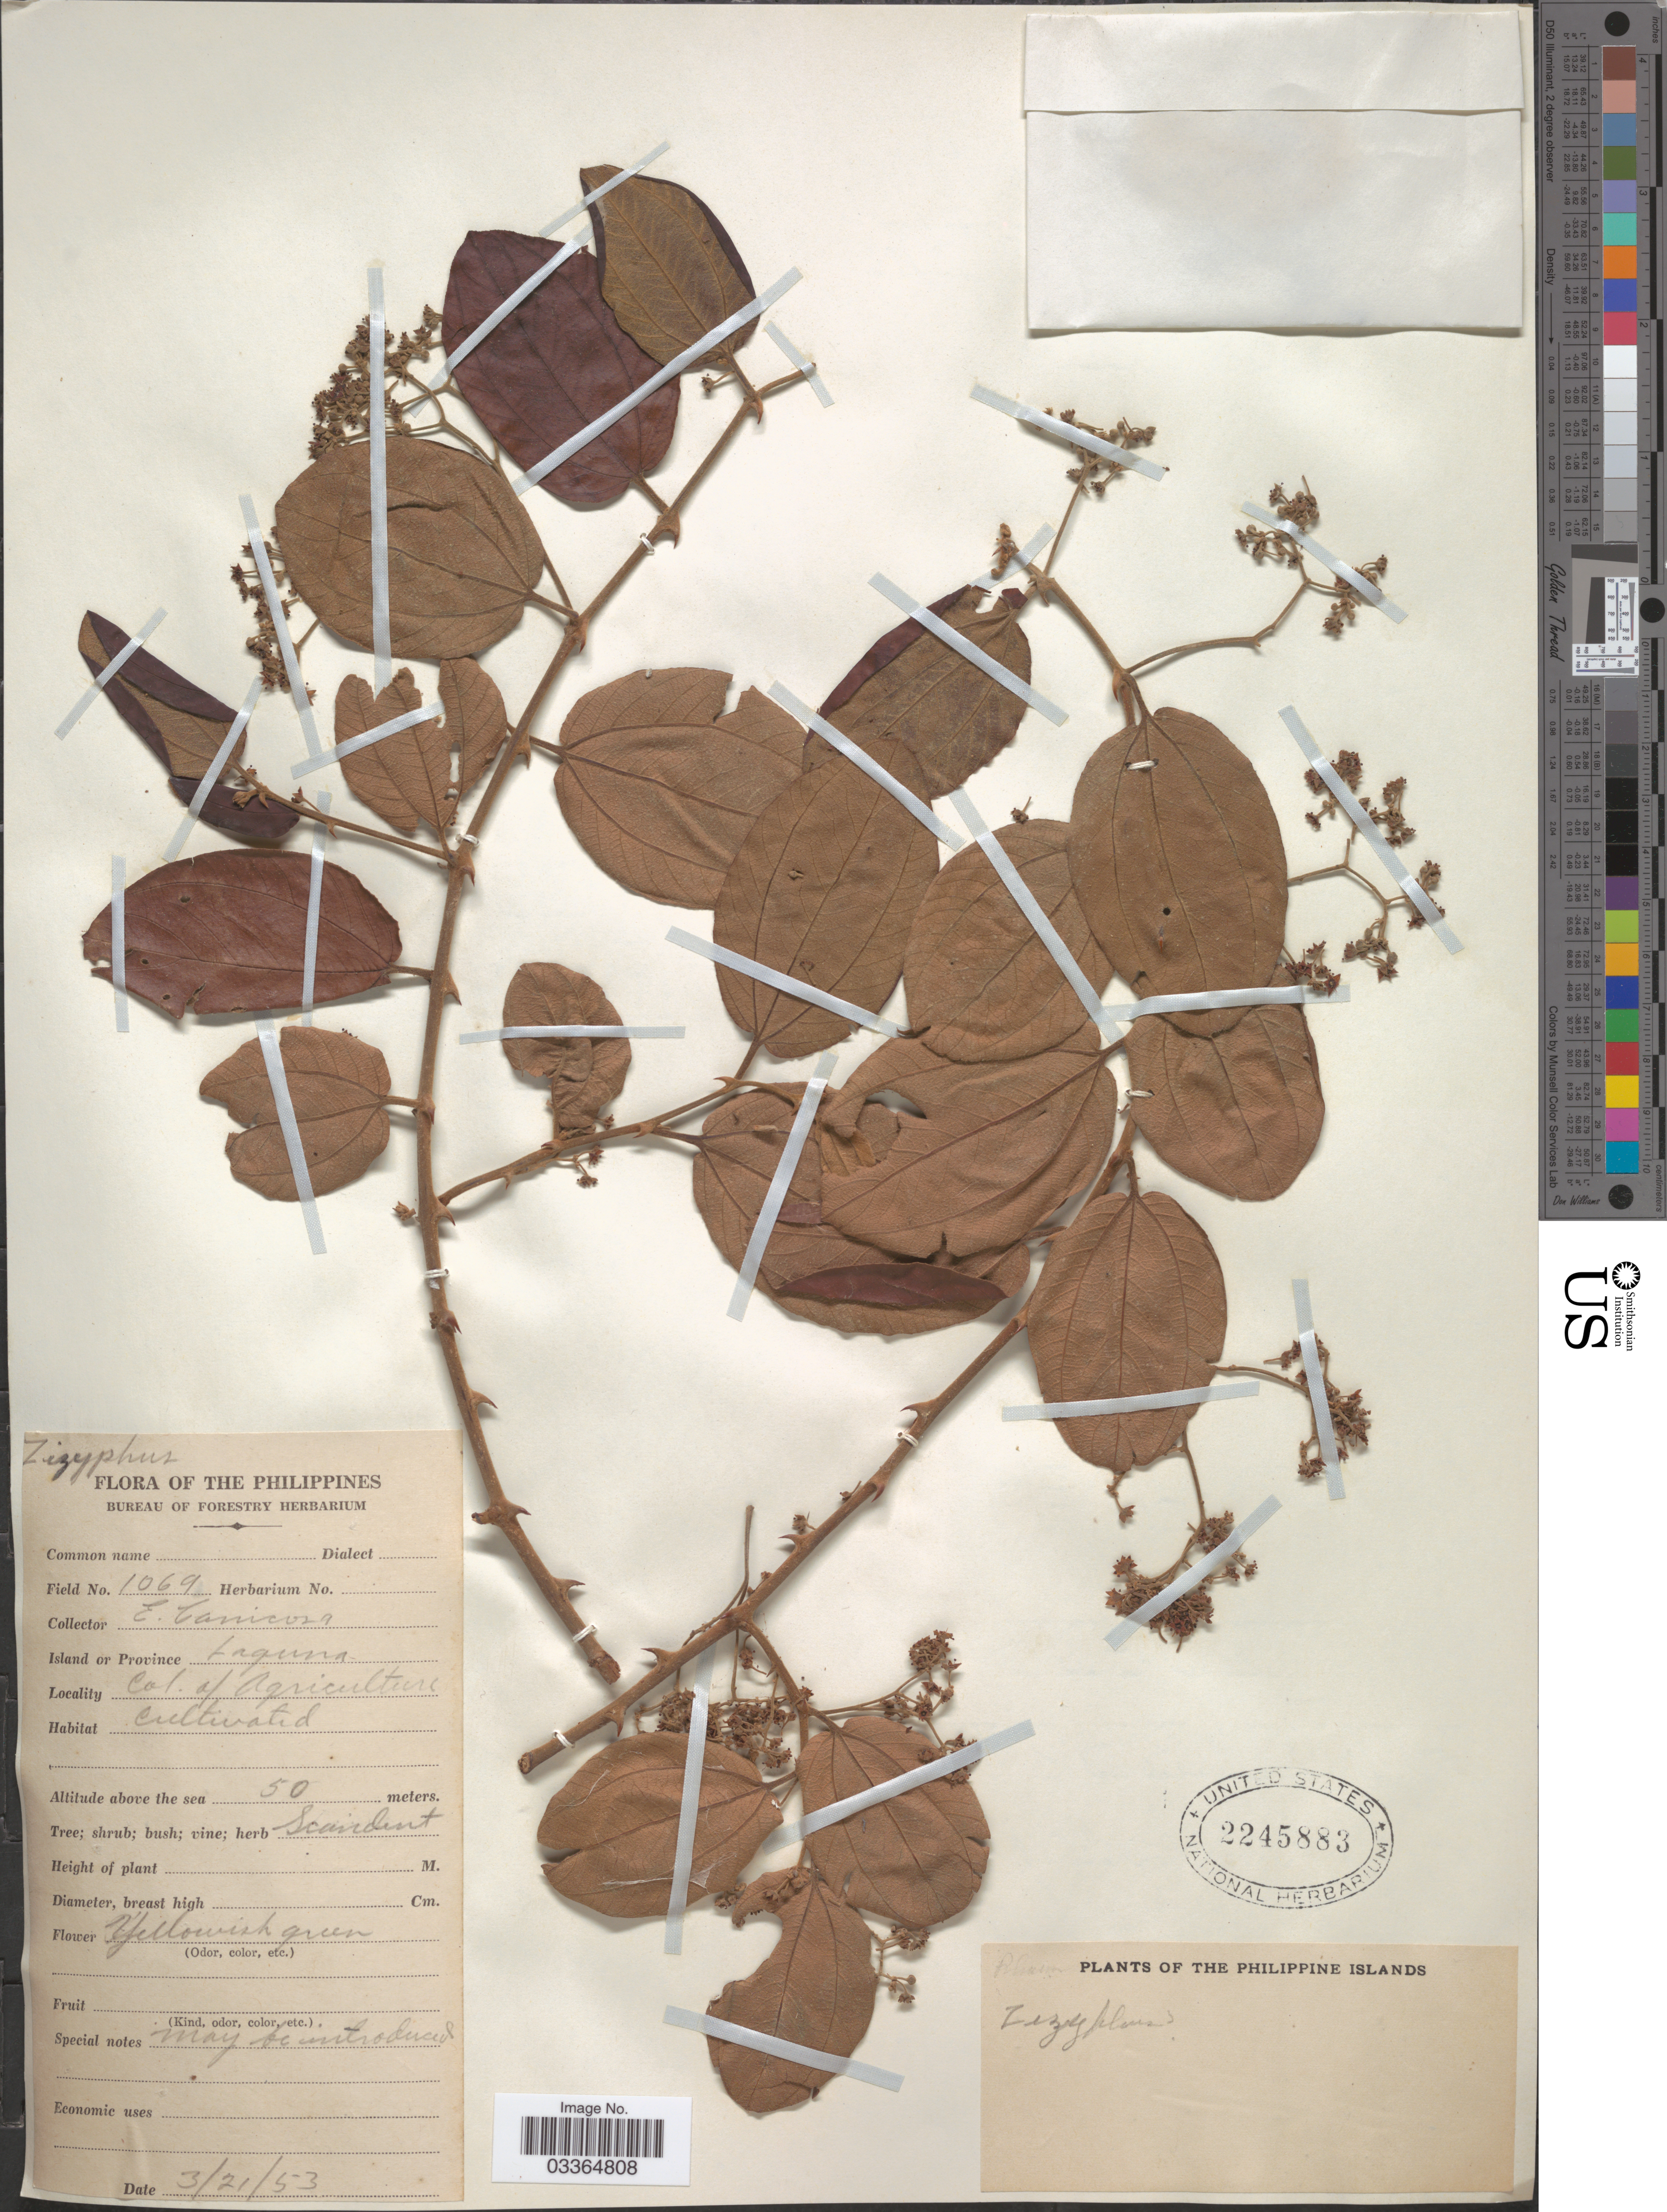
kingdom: Plantae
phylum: Tracheophyta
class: Magnoliopsida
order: Rosales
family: Rhamnaceae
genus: Ziziphus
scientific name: Ziziphus sp.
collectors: E. Canicosa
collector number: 1069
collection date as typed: Transcribed d/m/y: 21/3/53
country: Philippines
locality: The Philippine Islands. Island or Province Laguna. Col. at Agriculture.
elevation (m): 50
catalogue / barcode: US 2245883